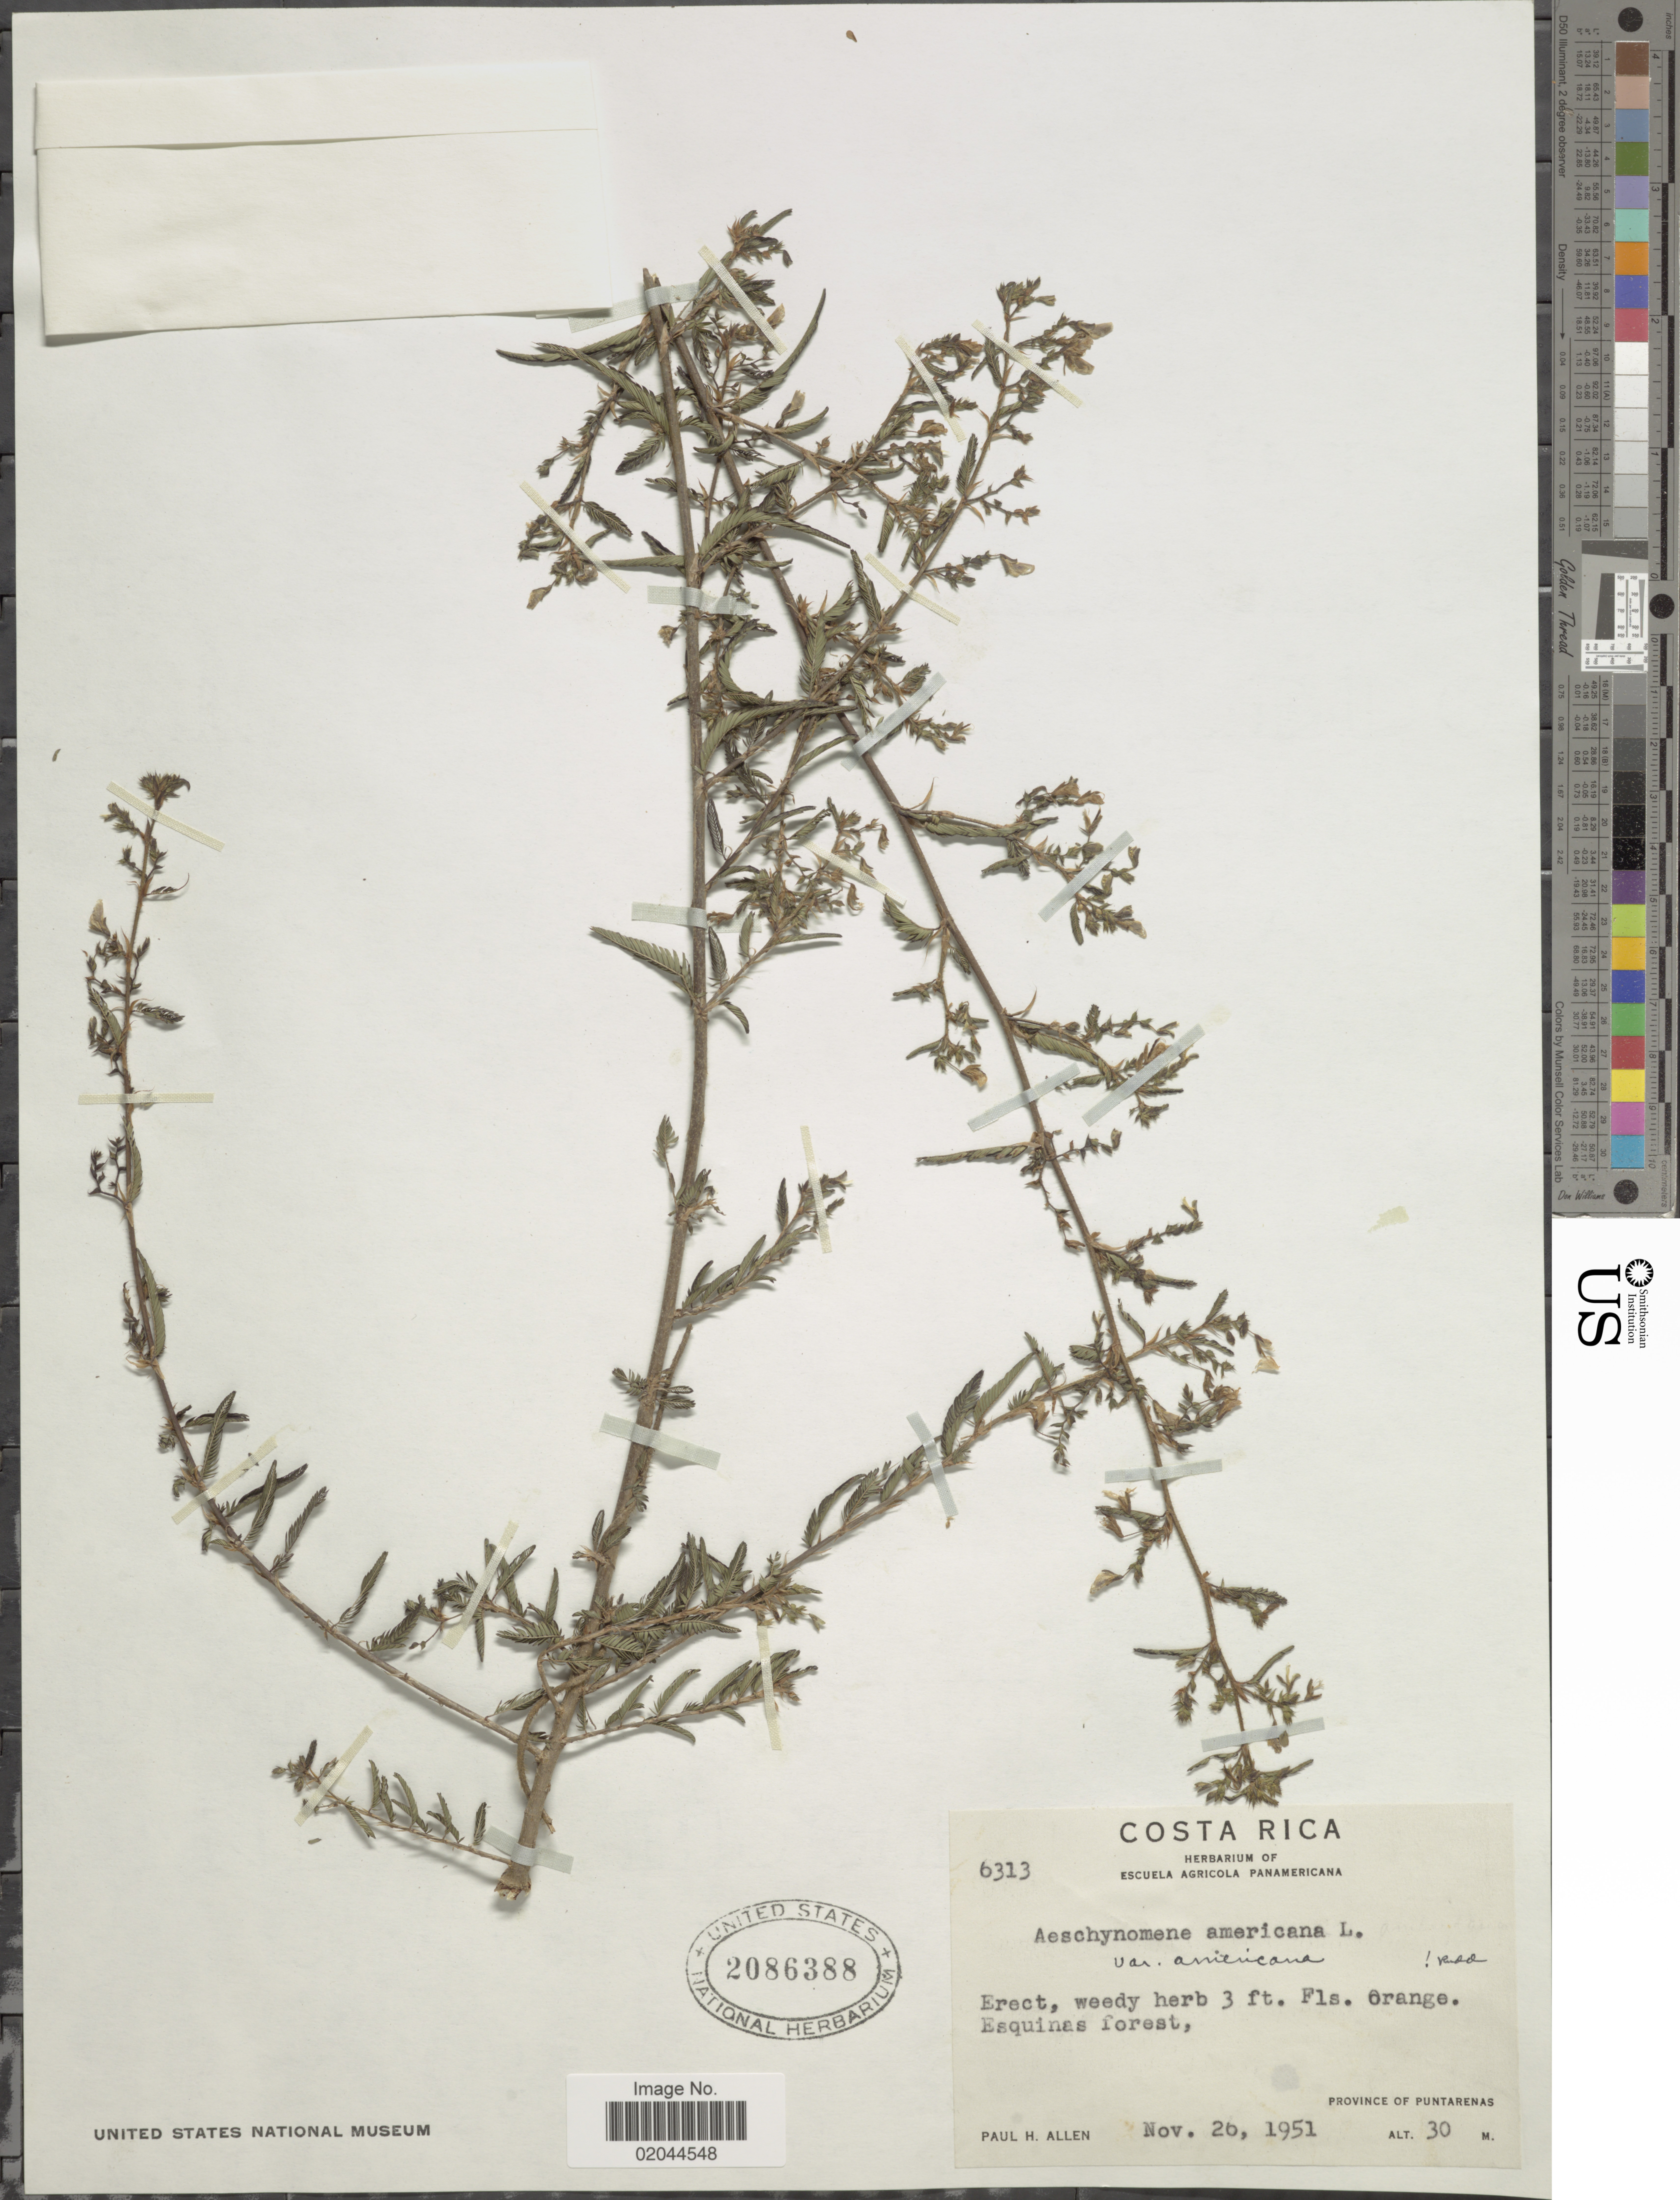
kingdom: Plantae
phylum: Tracheophyta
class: Magnoliopsida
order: Fabales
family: Fabaceae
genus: Aeschynomene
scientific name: Aeschynomene americana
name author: L.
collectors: P. H. Allen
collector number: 6313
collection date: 1951-11-26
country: Costa Rica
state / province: Puntarenas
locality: Orange, Esquinas forest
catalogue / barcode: US 2086388